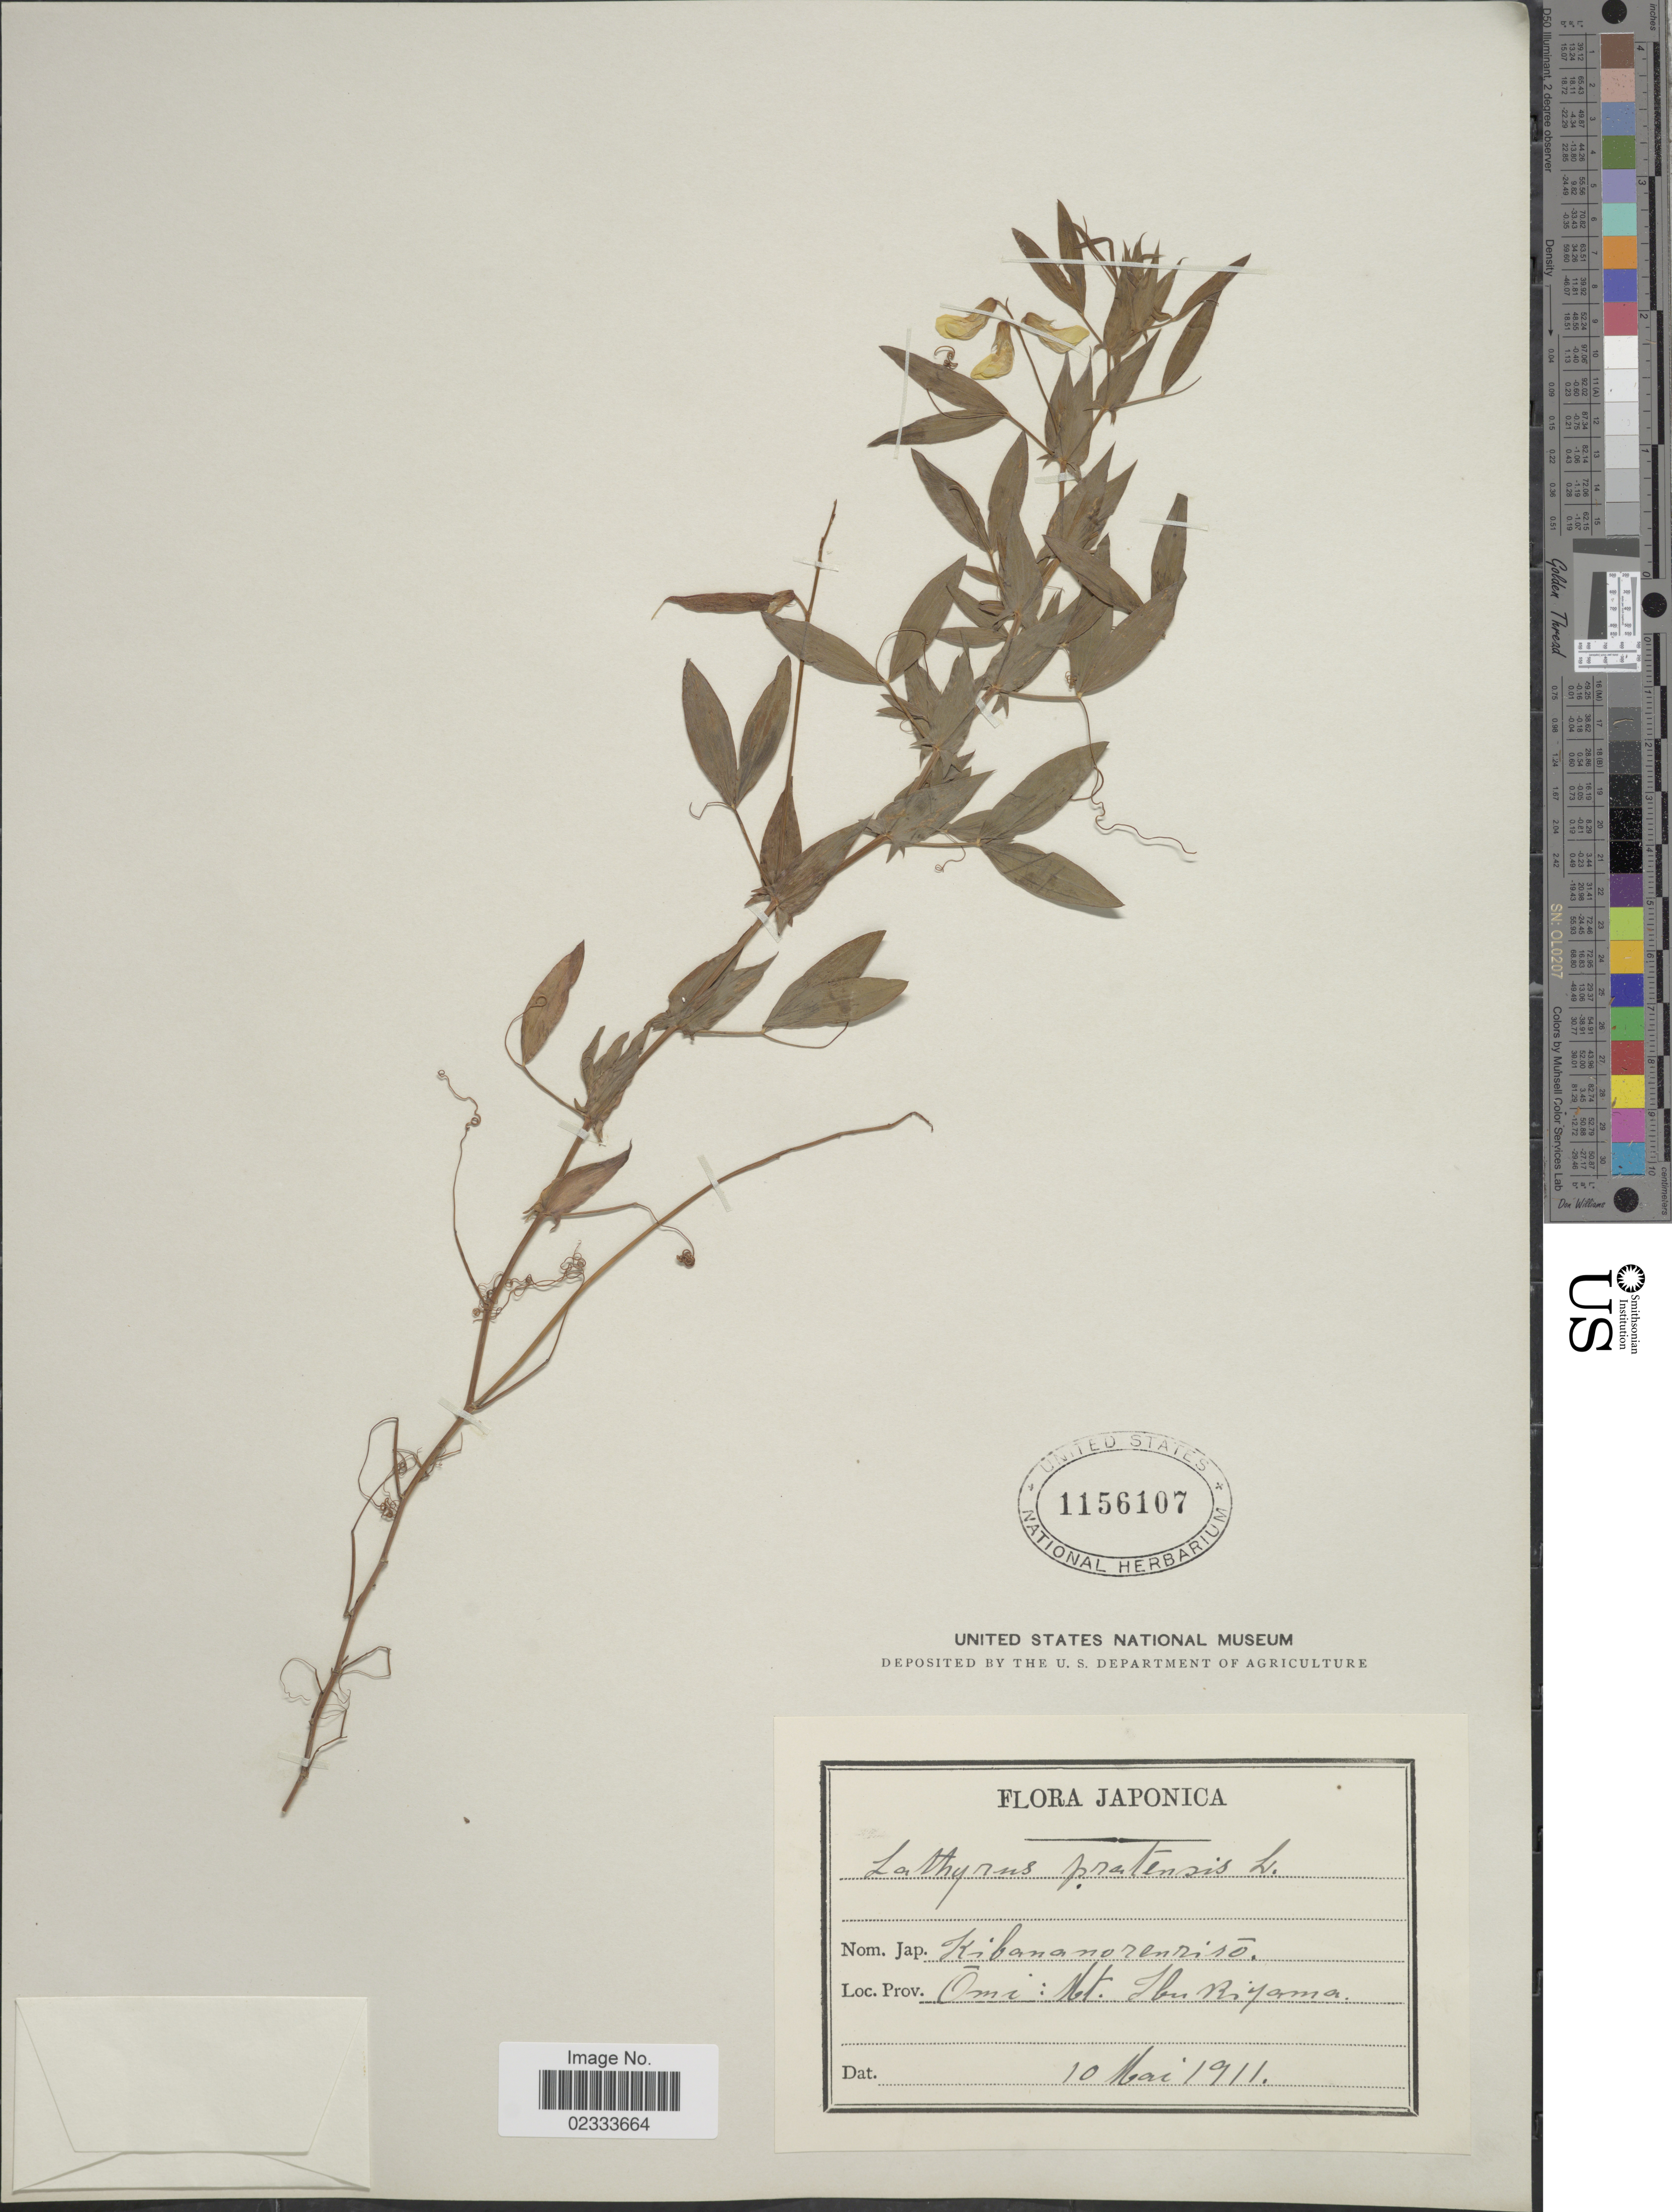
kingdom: Plantae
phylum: Tracheophyta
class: Magnoliopsida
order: Fabales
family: Fabaceae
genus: Lathyrus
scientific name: Lathyrus pratensis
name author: L.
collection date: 1911-05-10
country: Japan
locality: Omi: Mt. Ibukiyama.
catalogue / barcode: US 1156107